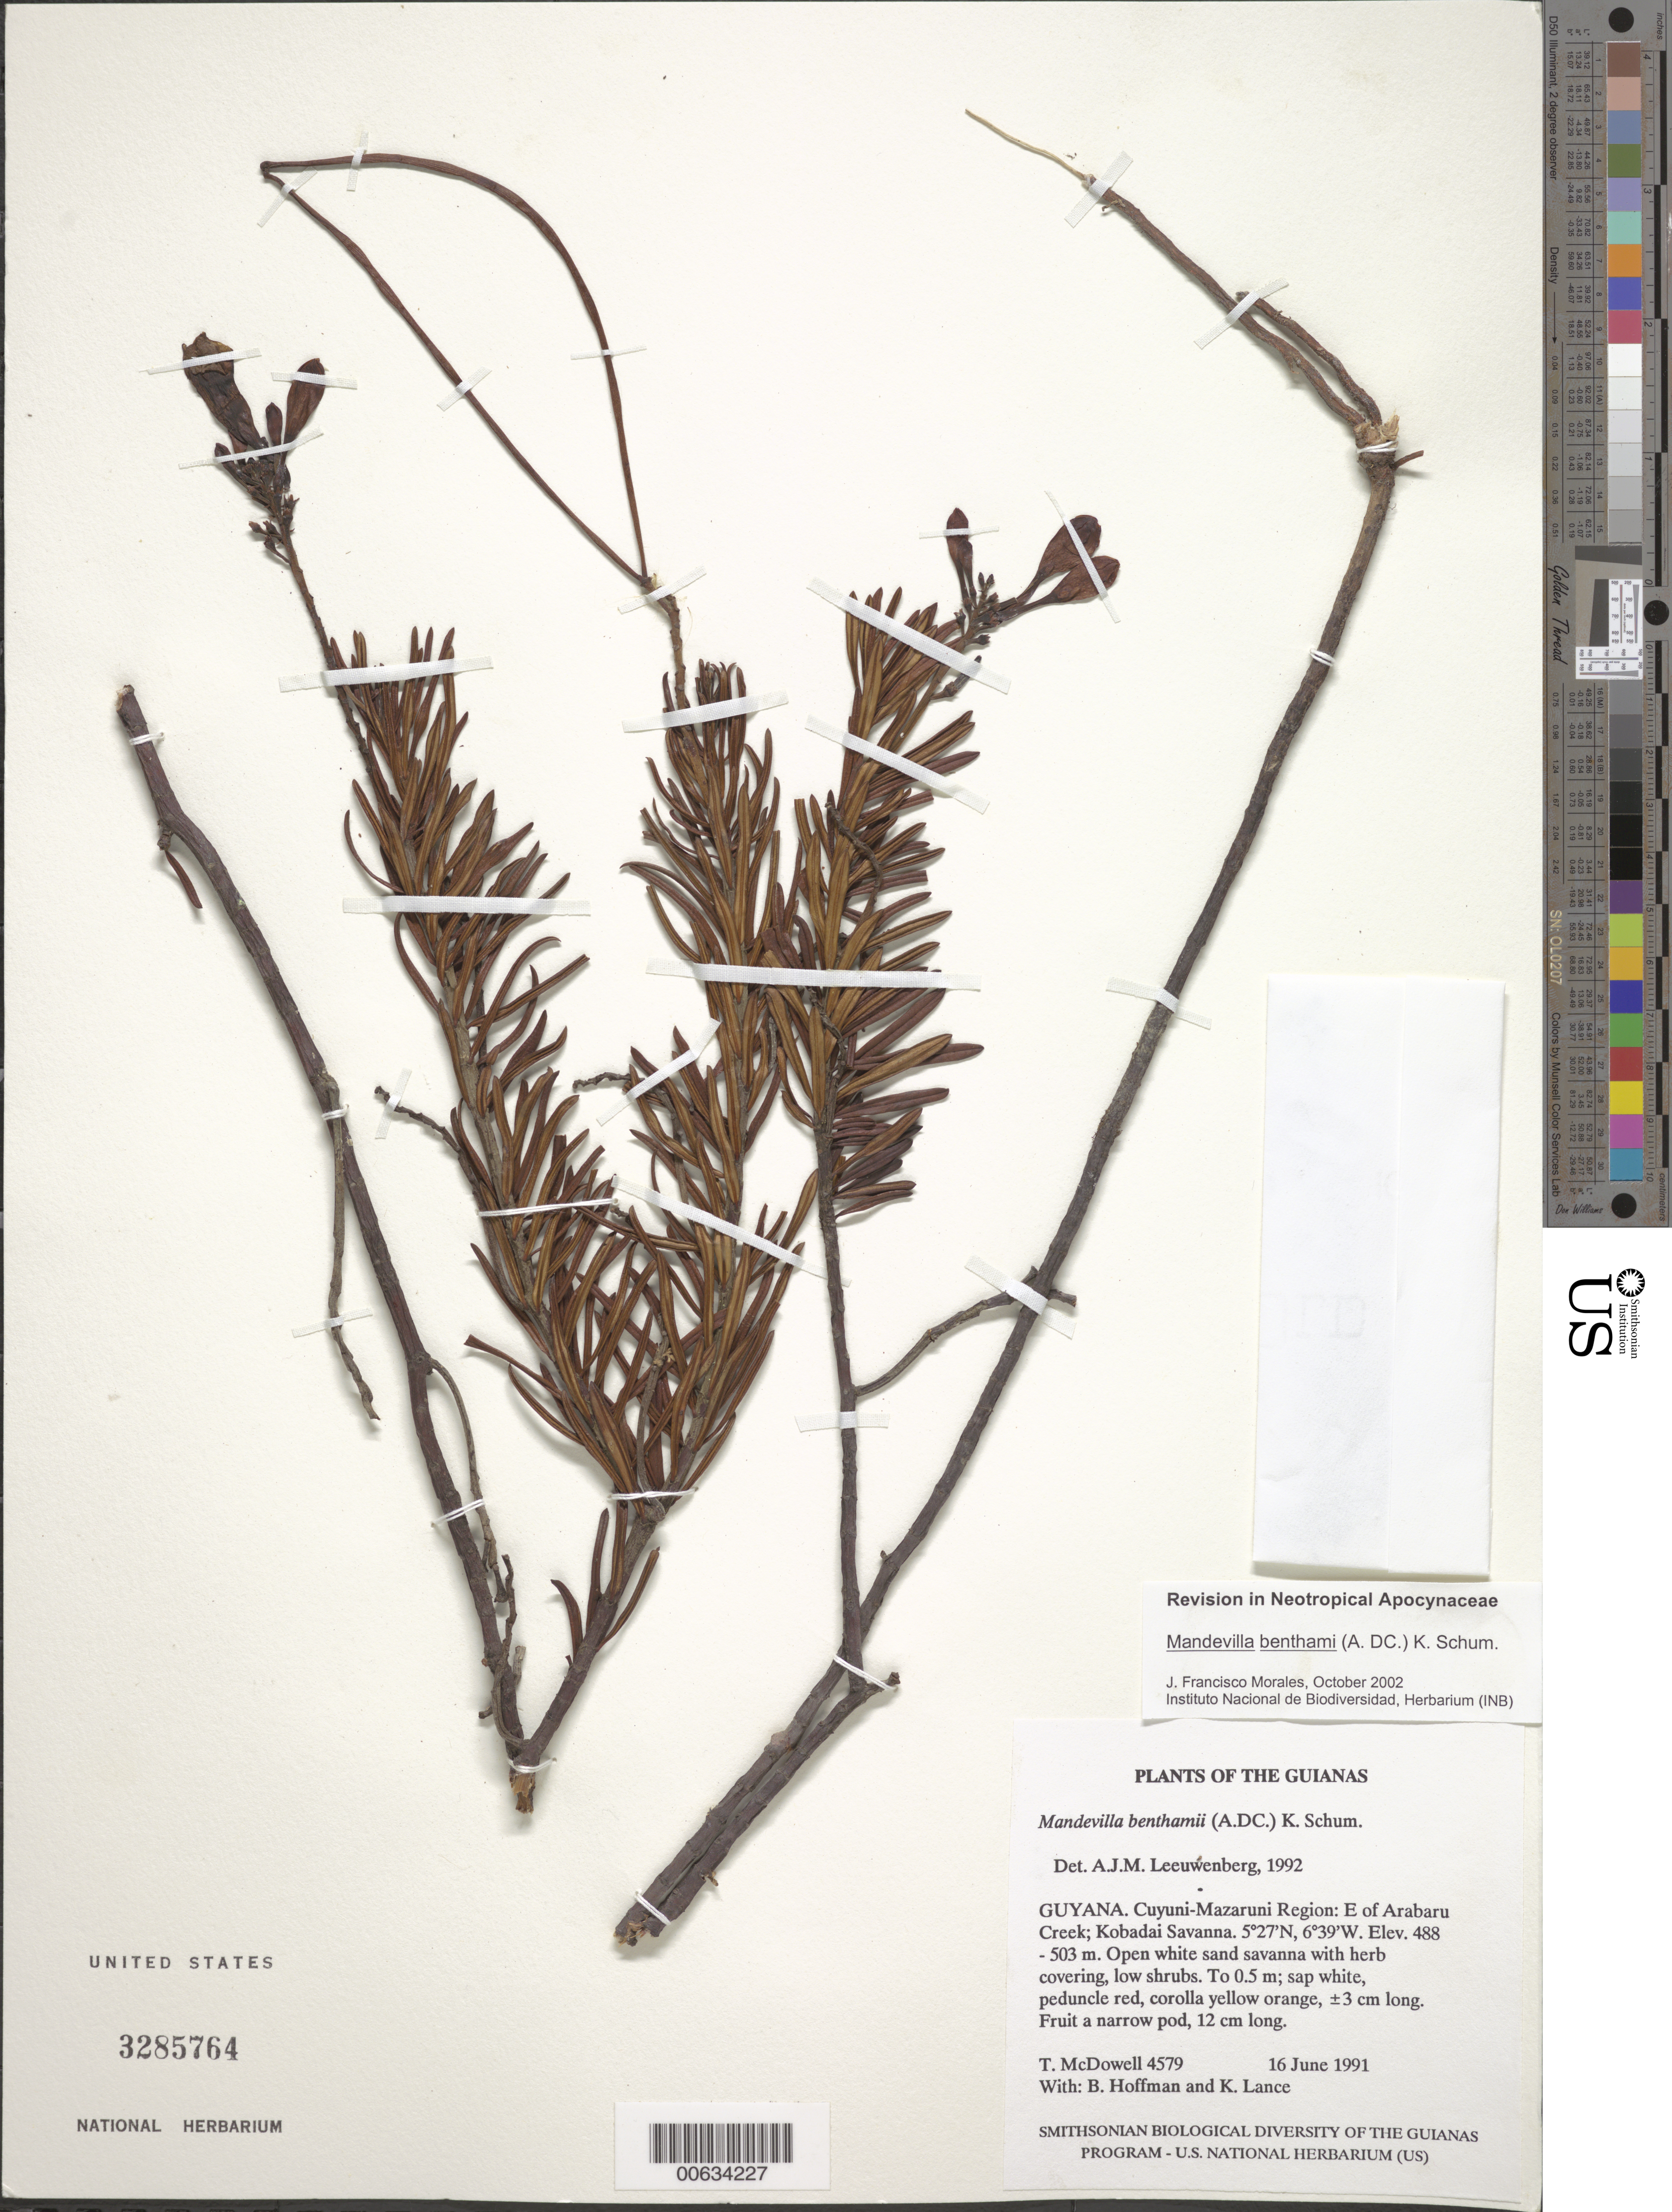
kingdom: Plantae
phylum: Tracheophyta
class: Magnoliopsida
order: Gentianales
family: Apocynaceae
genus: Mandevilla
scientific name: Mandevilla benthamii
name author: (A. DC.) K. Schum.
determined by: Morales, J. F.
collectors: T. McDowell, B. Hoffman & K. Lance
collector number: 4579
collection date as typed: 16 June 1991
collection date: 1991-06-16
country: Guyana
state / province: Cuyuni-Mazaruni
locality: E of Arabaru Creek; Kobadai Savanna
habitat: Open white sand savanna with herb covering, low shrubs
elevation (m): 488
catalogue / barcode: US 3285764